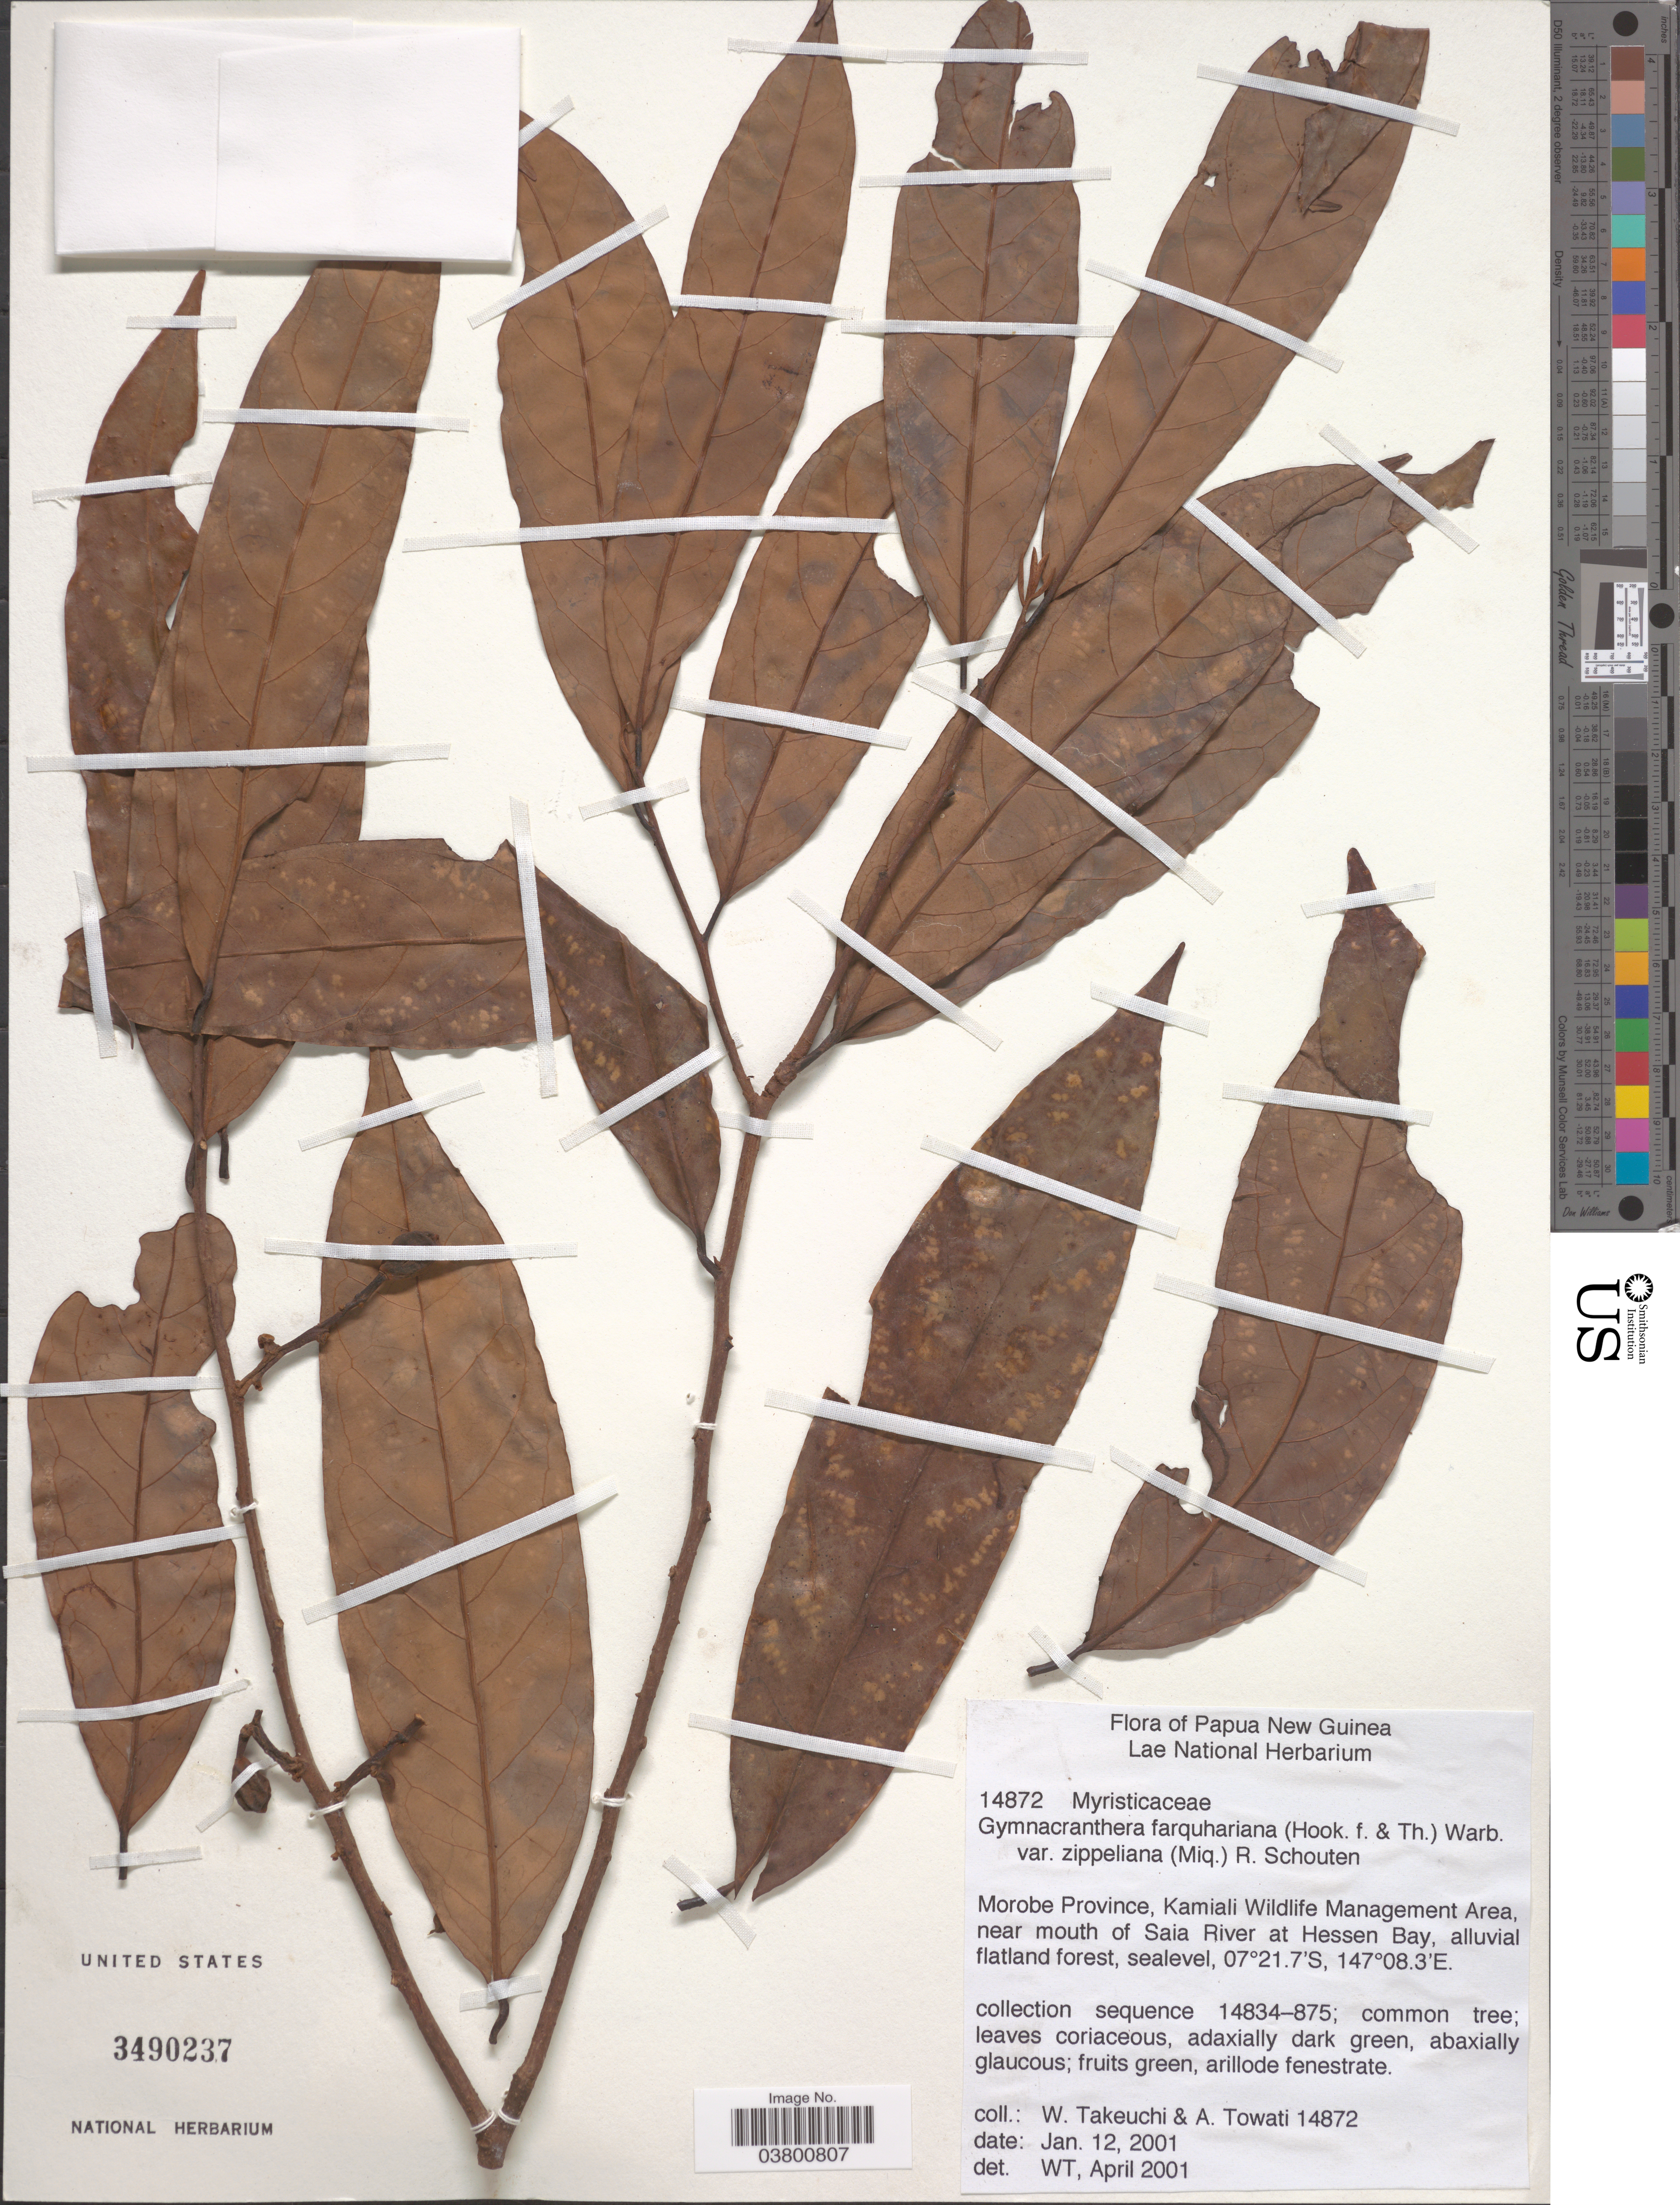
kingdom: Plantae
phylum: Tracheophyta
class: Magnoliopsida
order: Magnoliales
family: Myristicaceae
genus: Gymnacranthera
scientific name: Gymnacranthera farquhariana var. zippeliana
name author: (Miq.) R.T.A. Schouten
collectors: W. Takeuchi & A. Towati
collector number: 14872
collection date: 2001-01-12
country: Papua New Guinea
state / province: Morobe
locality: Kamiali Wildlife Management Area, near mouth of Saia River at Hessen Bay.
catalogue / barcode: US 3490237